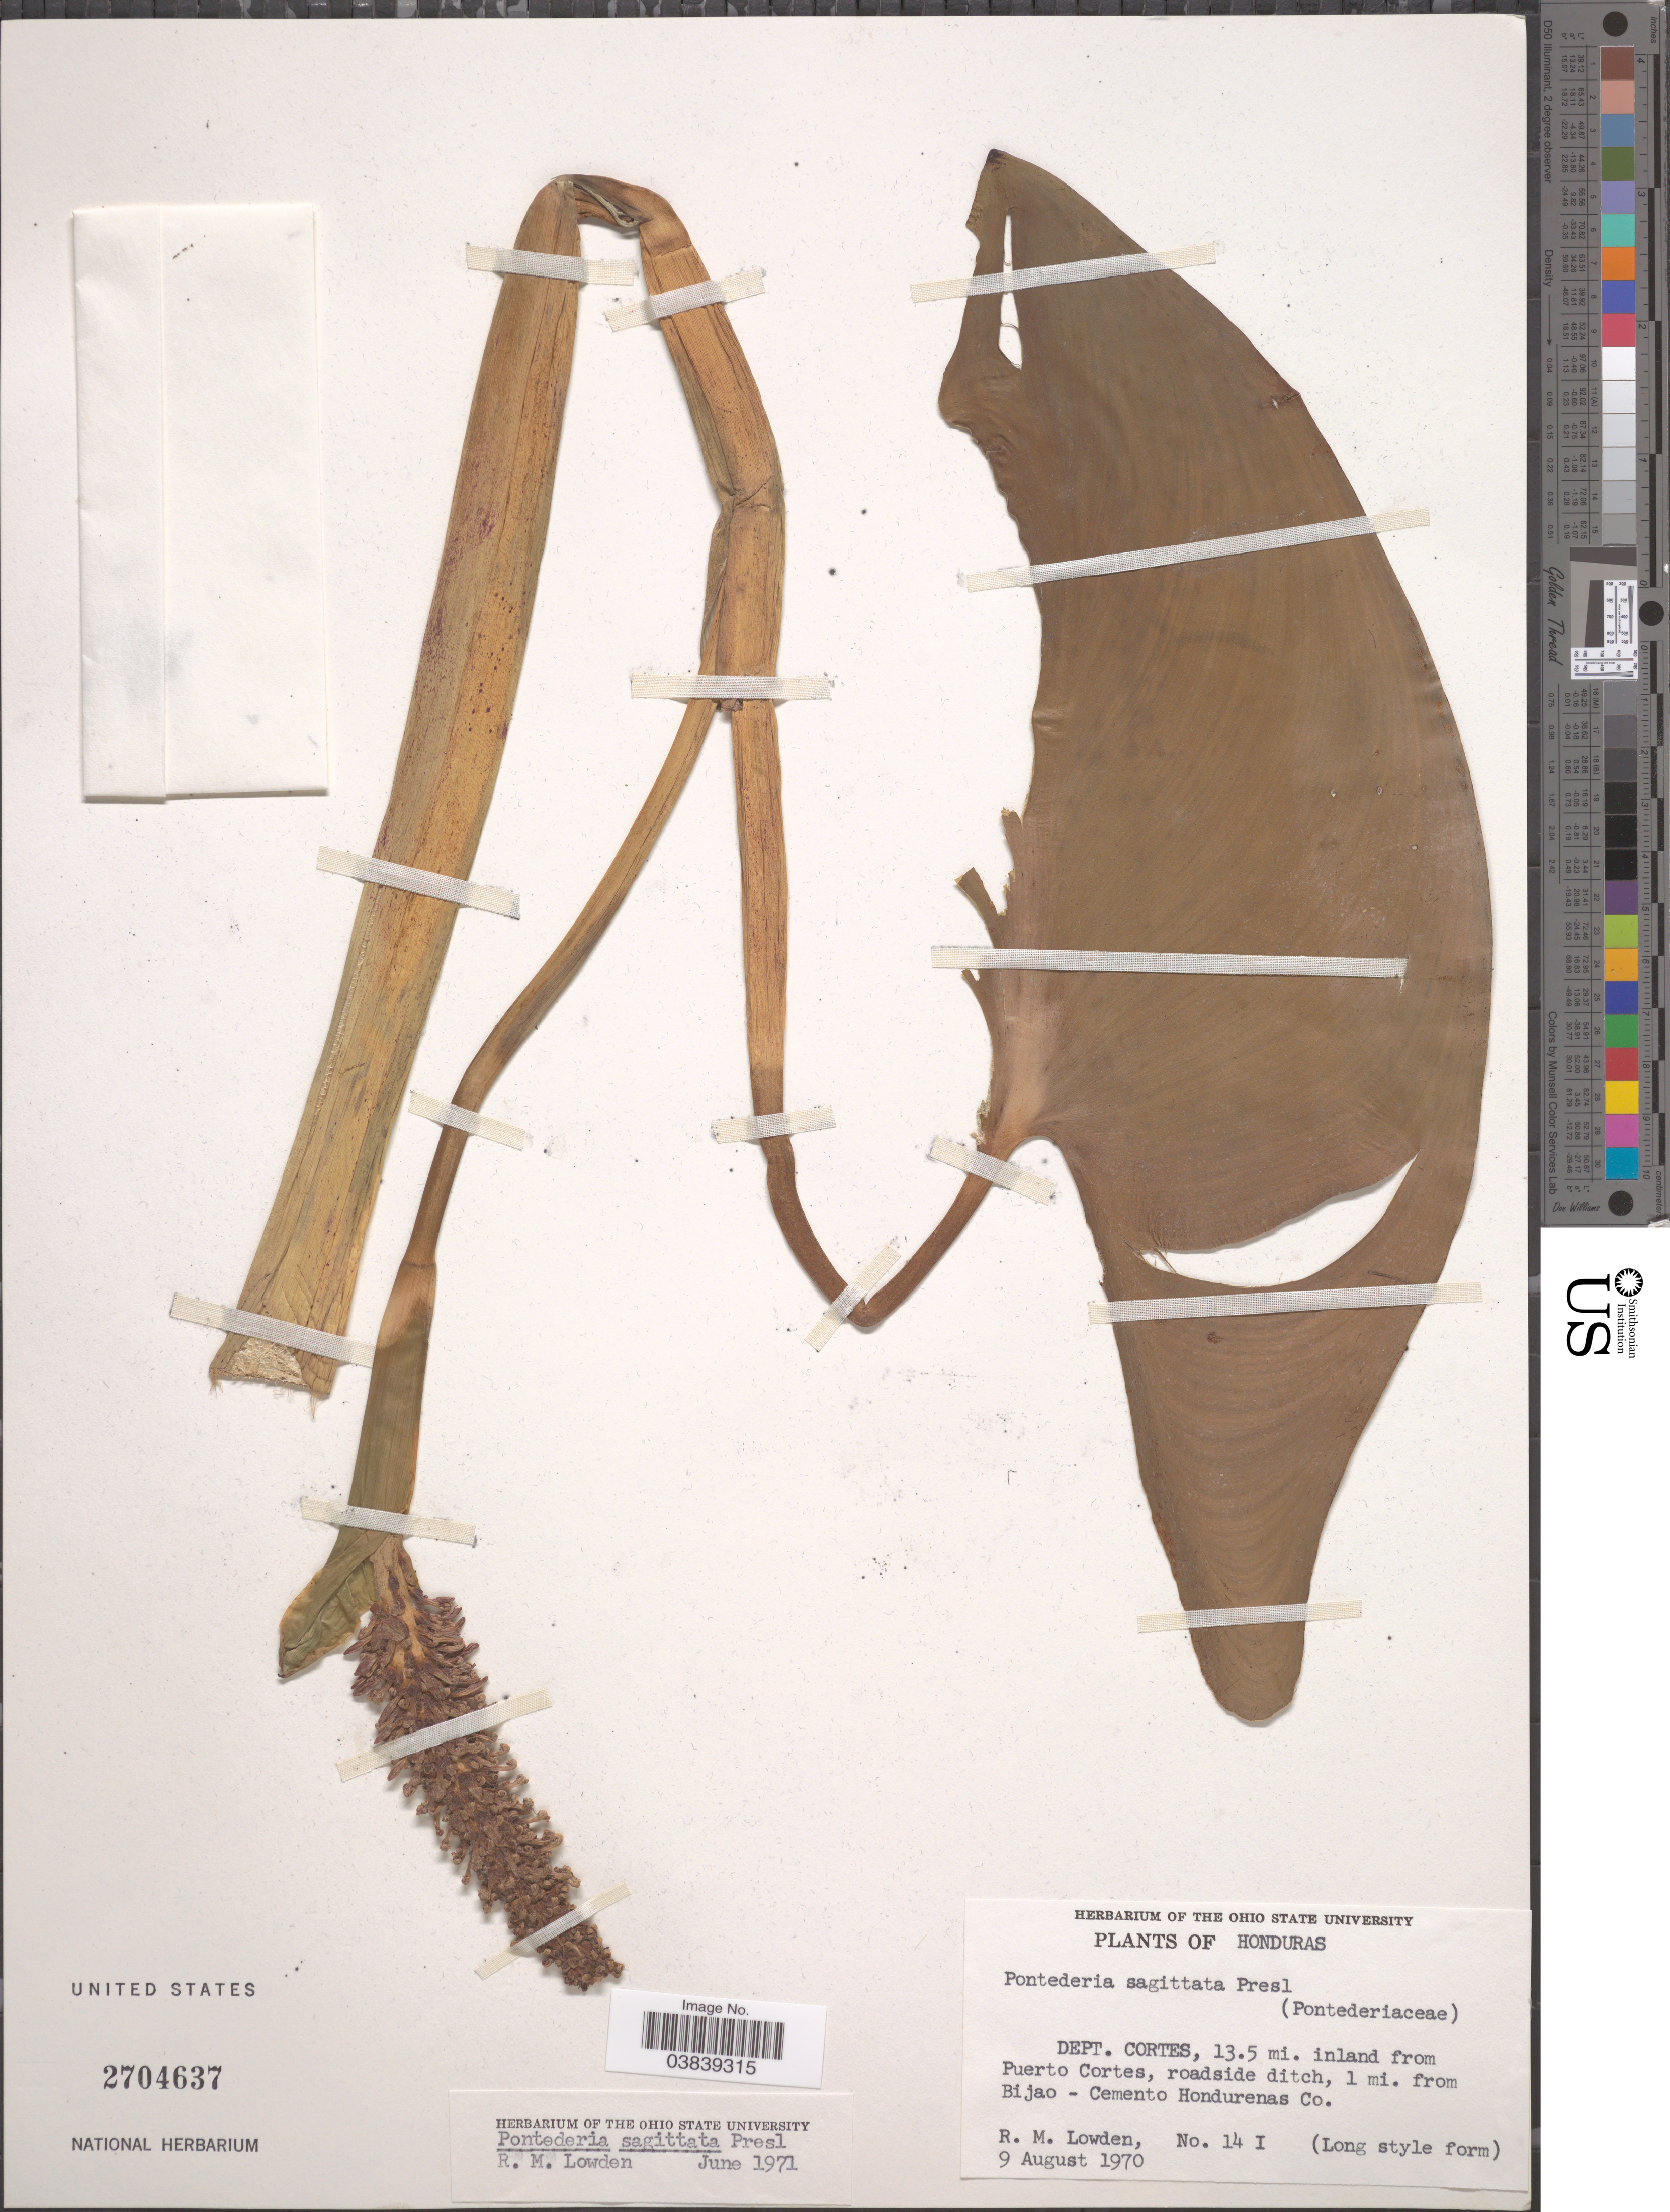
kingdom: Plantae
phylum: Tracheophyta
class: Liliopsida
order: Commelinales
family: Pontederiaceae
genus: Pontederia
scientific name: Pontederia sagittata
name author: C. Presl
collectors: R. Lowden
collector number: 14I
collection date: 1970-08-09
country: Honduras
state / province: Cortes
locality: Dept. Cortes, 13.5 mi. inland from Puerto Cortes, roadside ditch, 1 mi. from Bijao - Cemento Hondurenas Co.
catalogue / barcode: US 2704637